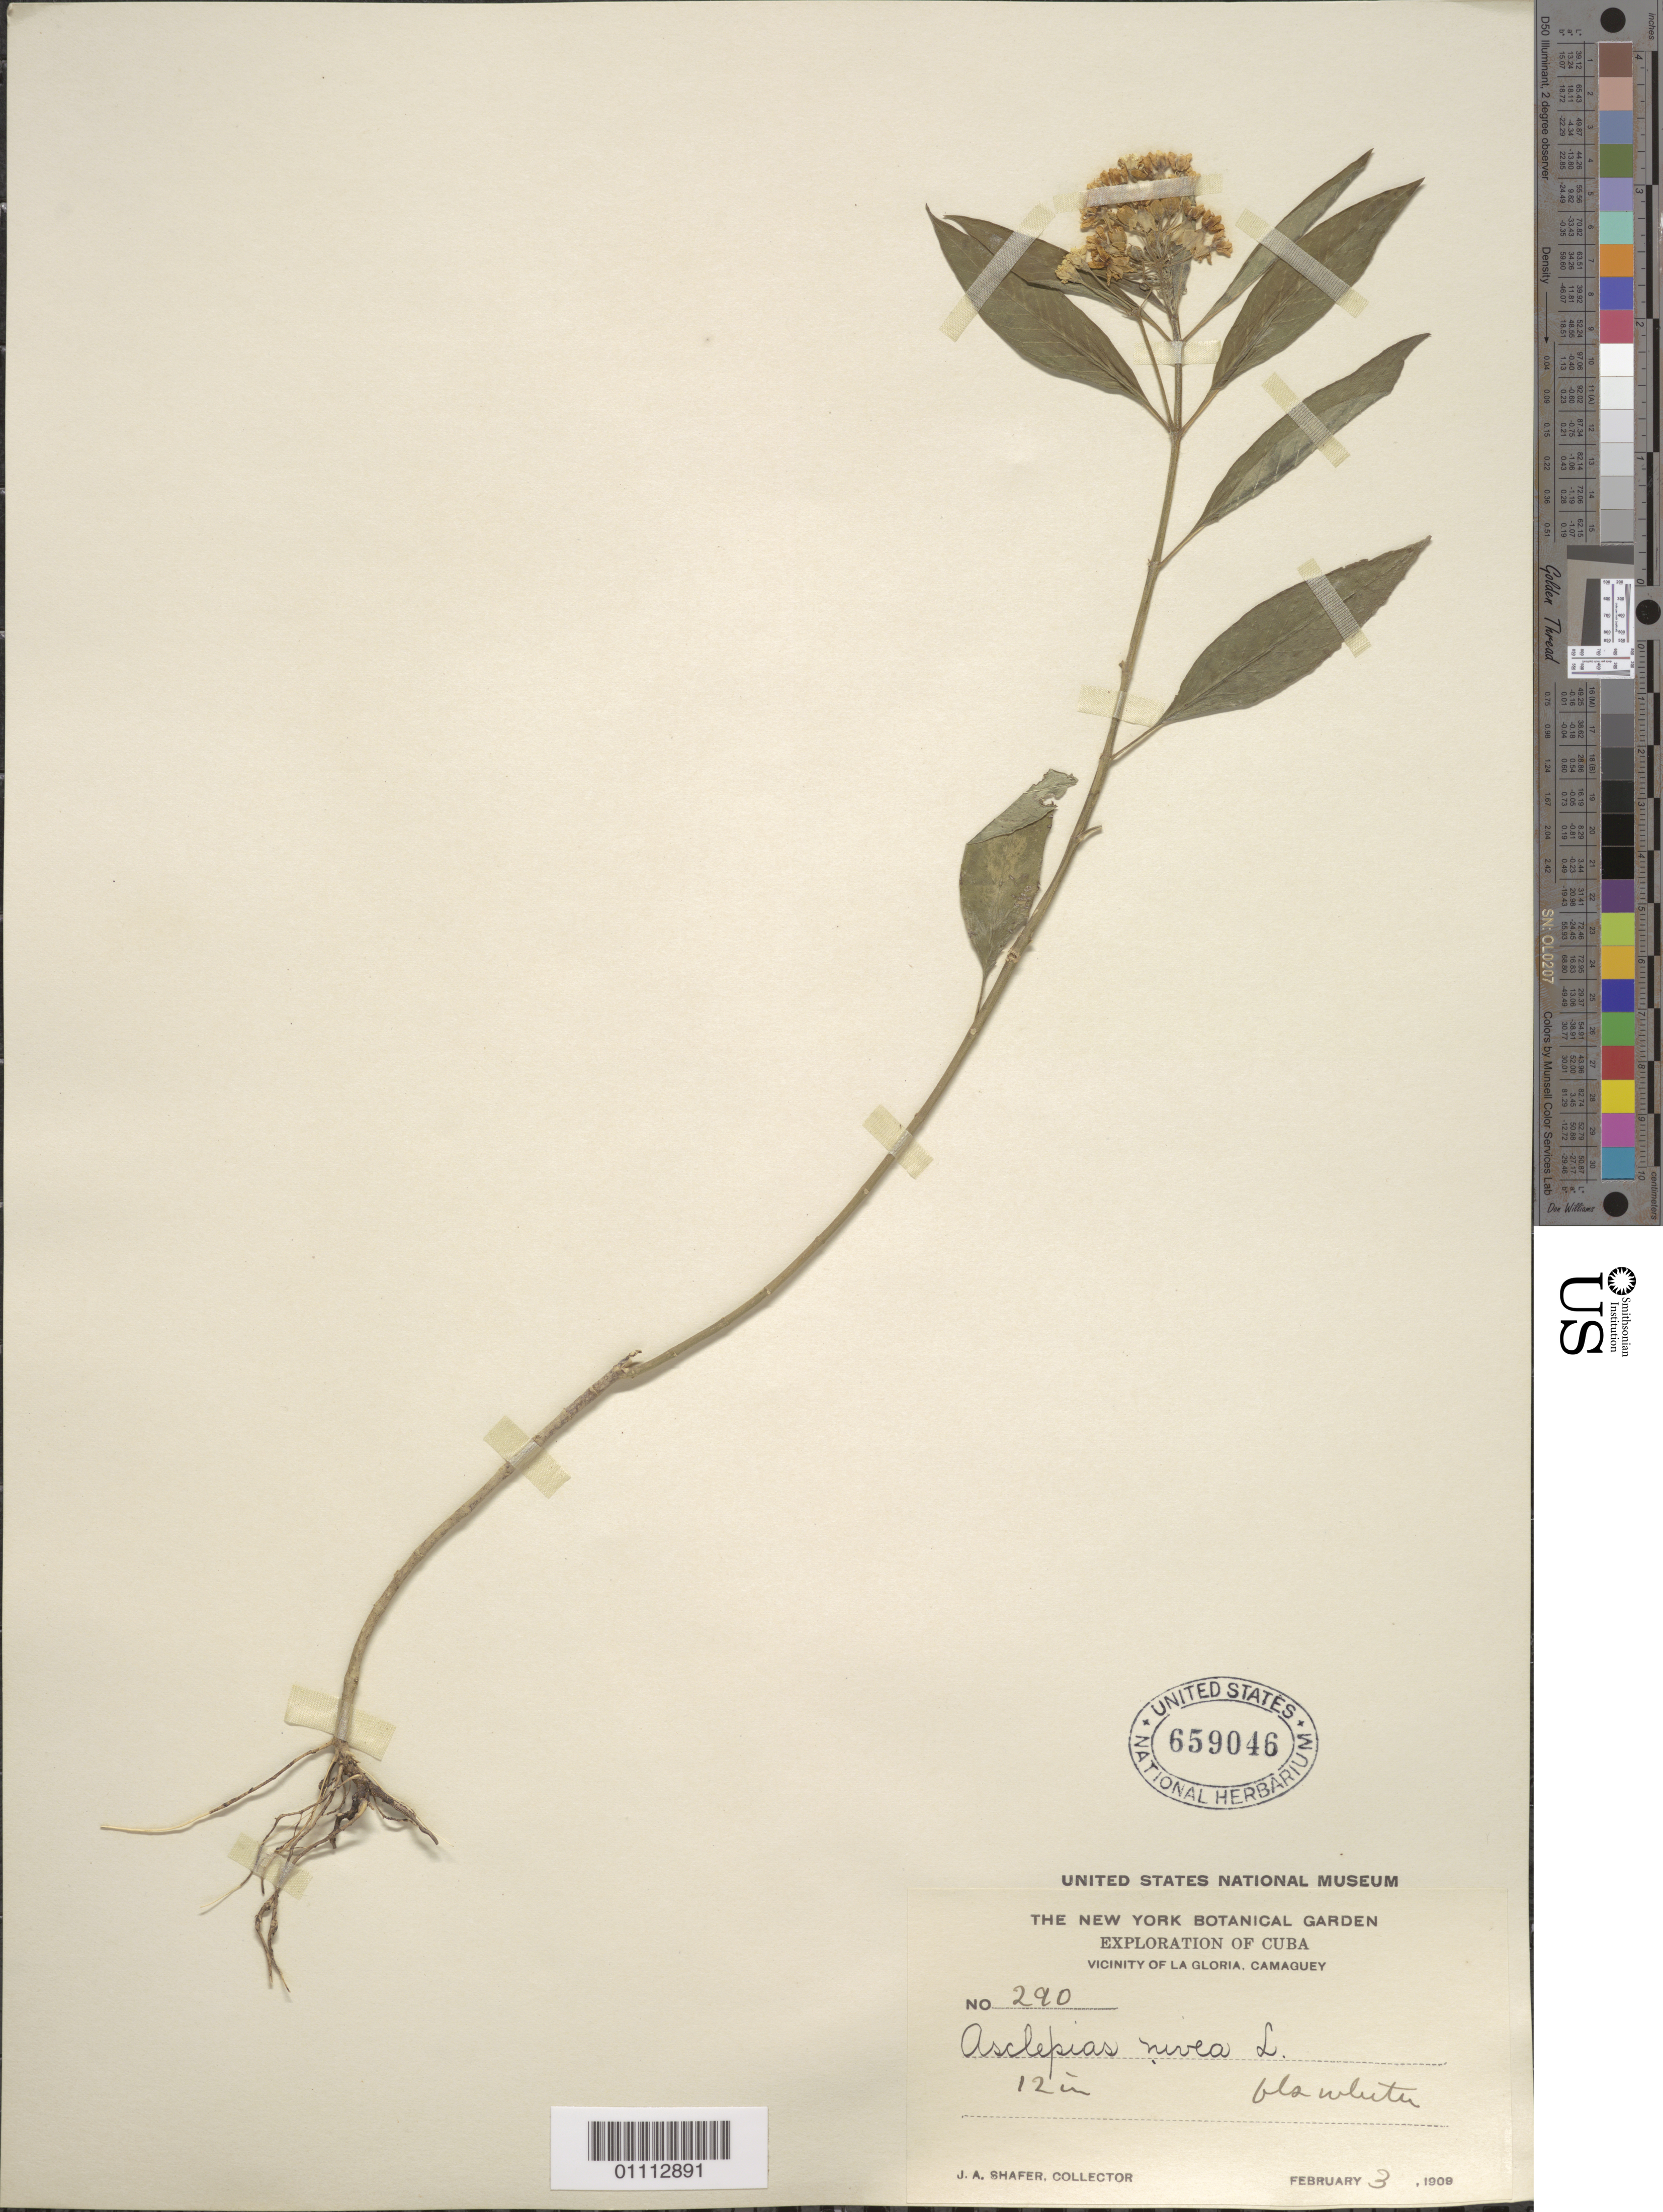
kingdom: Plantae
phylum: Tracheophyta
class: Magnoliopsida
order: Gentianales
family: Apocynaceae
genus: Asclepias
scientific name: Asclepias nivea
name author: L.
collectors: J. A. Shafer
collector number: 290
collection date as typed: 03 Feb 1909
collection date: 1909-02-03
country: Cuba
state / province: Camagüey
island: Cuba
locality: Vicinity of La Gloria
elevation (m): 12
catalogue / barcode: US 659046